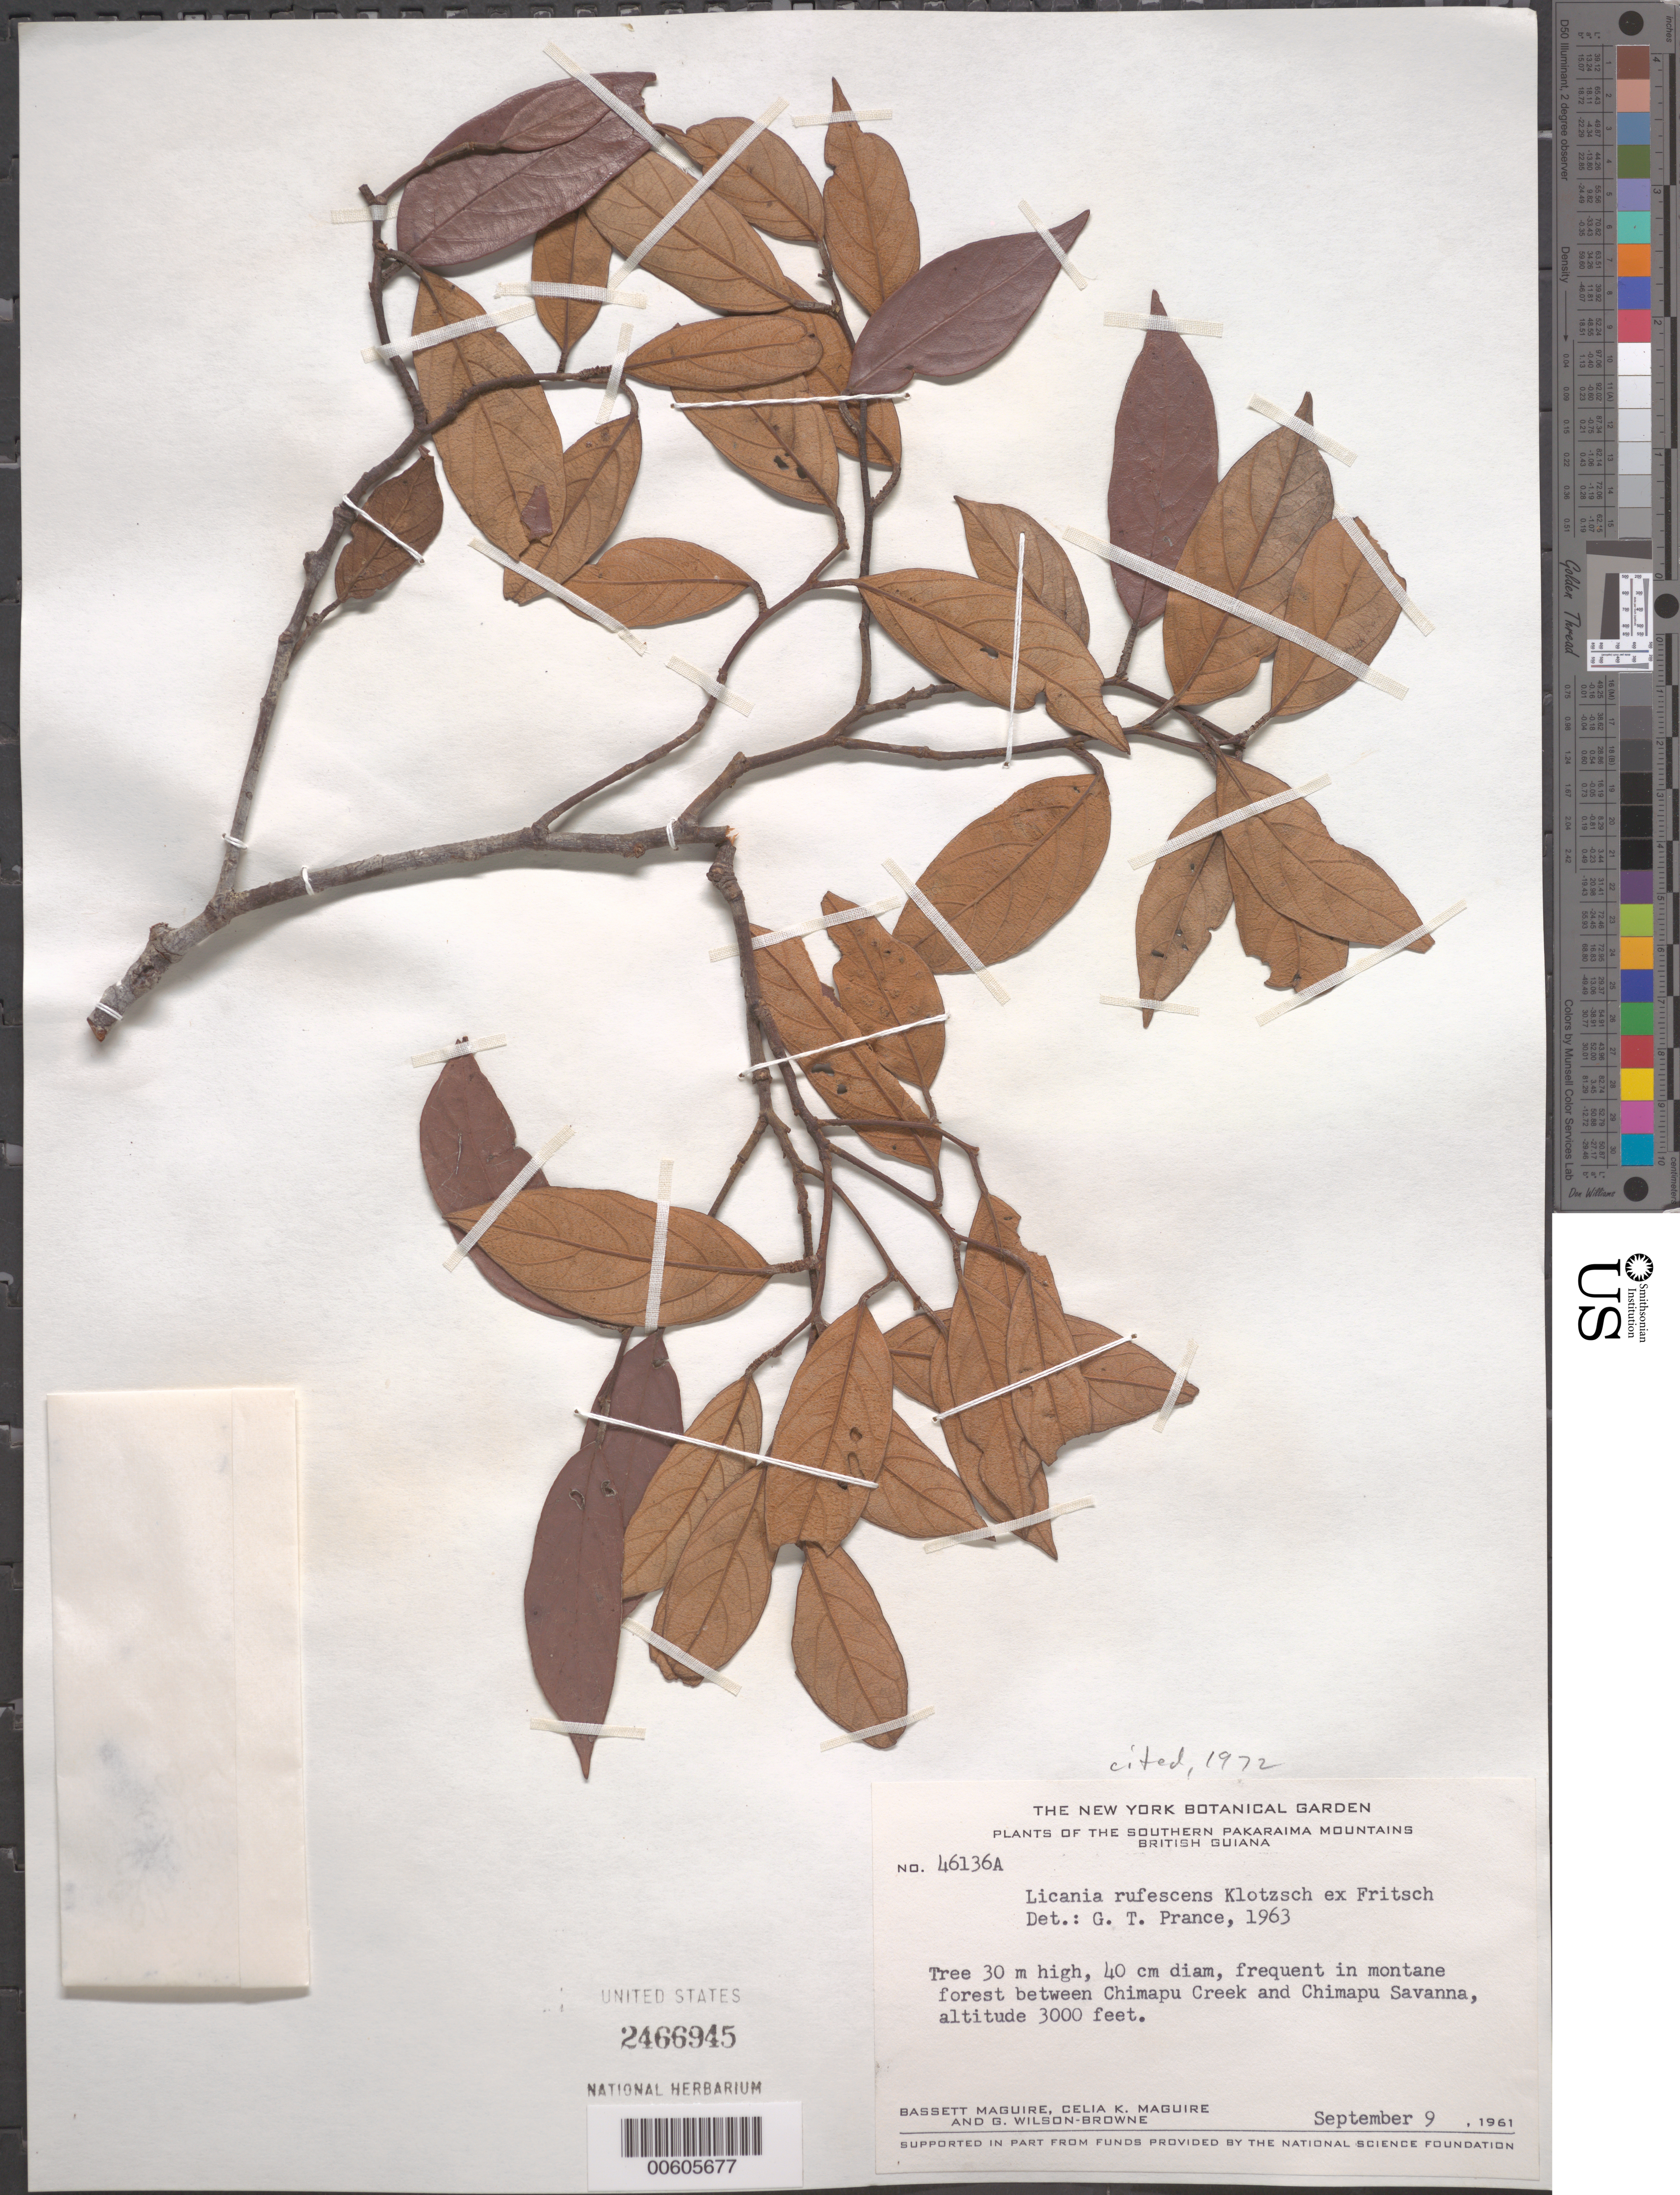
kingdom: Plantae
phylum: Tracheophyta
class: Magnoliopsida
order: Malpighiales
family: Chrysobalanaceae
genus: Licania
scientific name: Licania rufescens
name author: Klotzsch ex Fritsch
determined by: Prance, G. T.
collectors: B. Maguire, C. K. Maguire & G. Wilson-Browne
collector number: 46136 A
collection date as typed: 9-Sep-61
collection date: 1961-09-09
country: Guyana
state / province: Potaro-Siparuni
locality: Chimapu Creek to Chimapu Savanna, Pakaraima Mts.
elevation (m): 701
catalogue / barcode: US 2466945